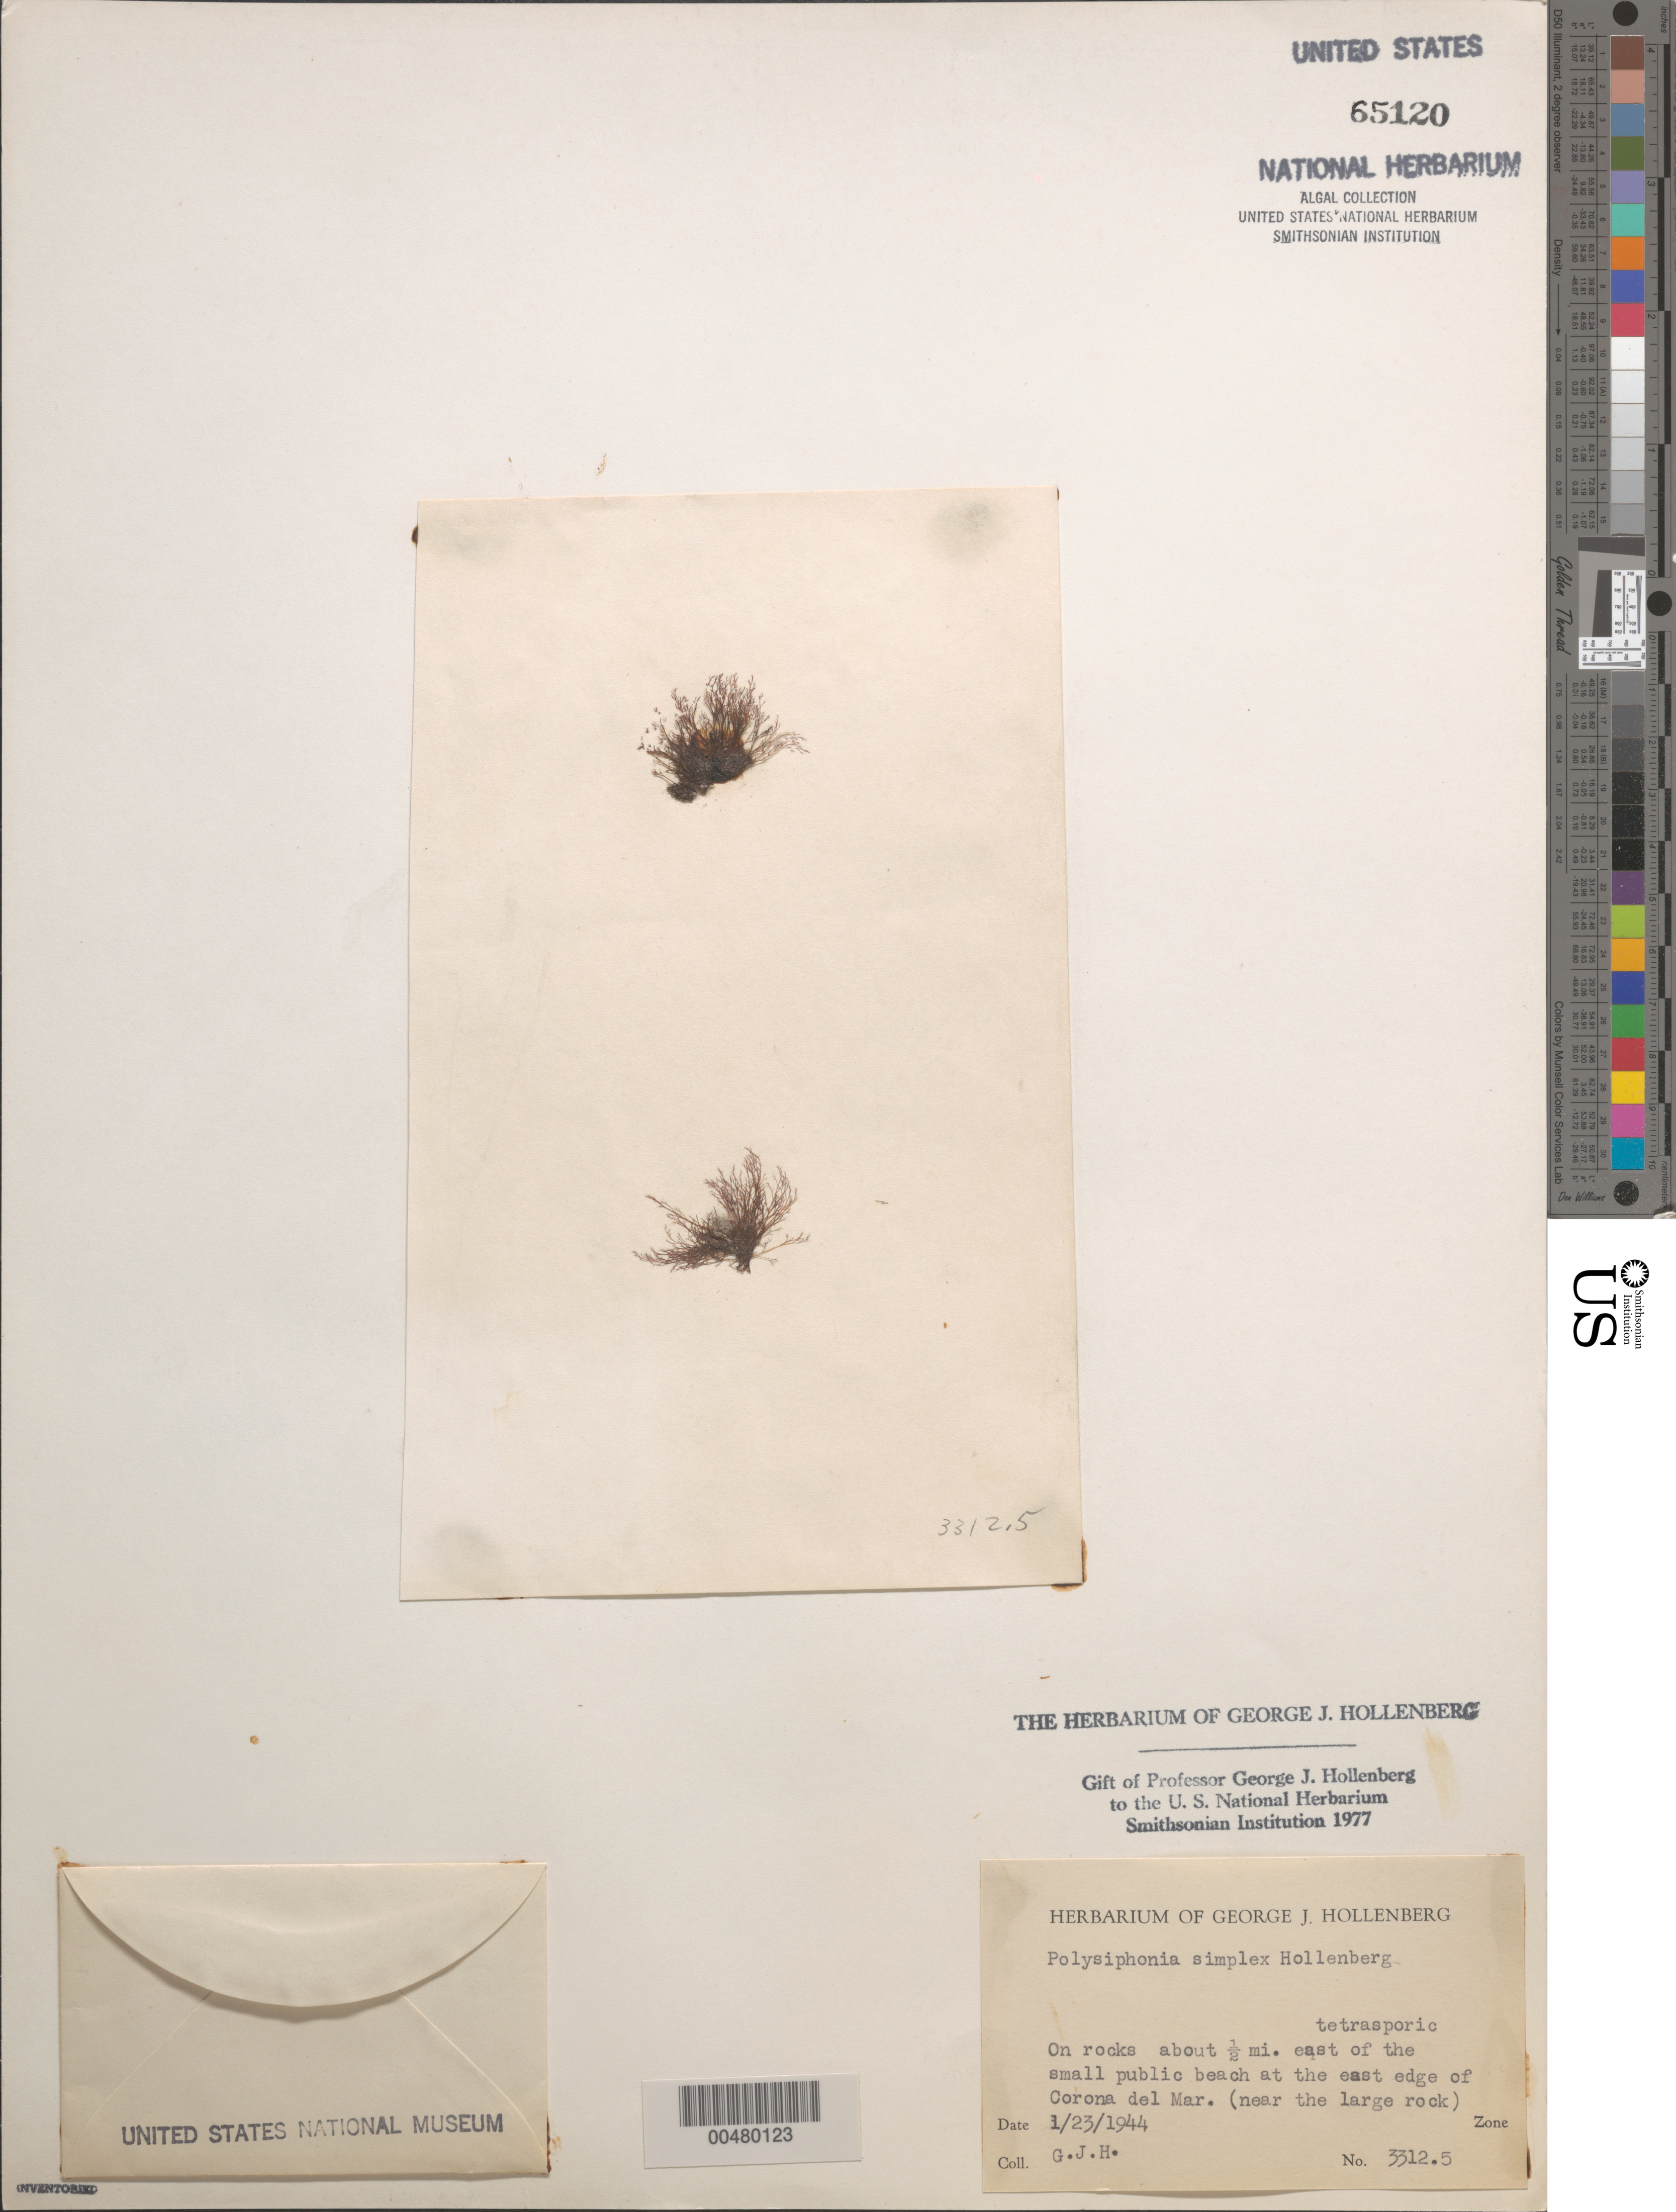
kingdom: Plantae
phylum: Rhodophyta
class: Florideophyceae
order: Ceramiales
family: Rhodomelaceae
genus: Melanothamnus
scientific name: Melanothamnus simplex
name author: (Hollenb.) Diaz-Tapia & Maggs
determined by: Algae name updating Project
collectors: G. Hollenberg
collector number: GJH 3312.5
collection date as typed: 23 Jan 1944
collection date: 1944-01-23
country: United States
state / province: California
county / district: Orange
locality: Corona del Mar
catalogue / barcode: US 65120